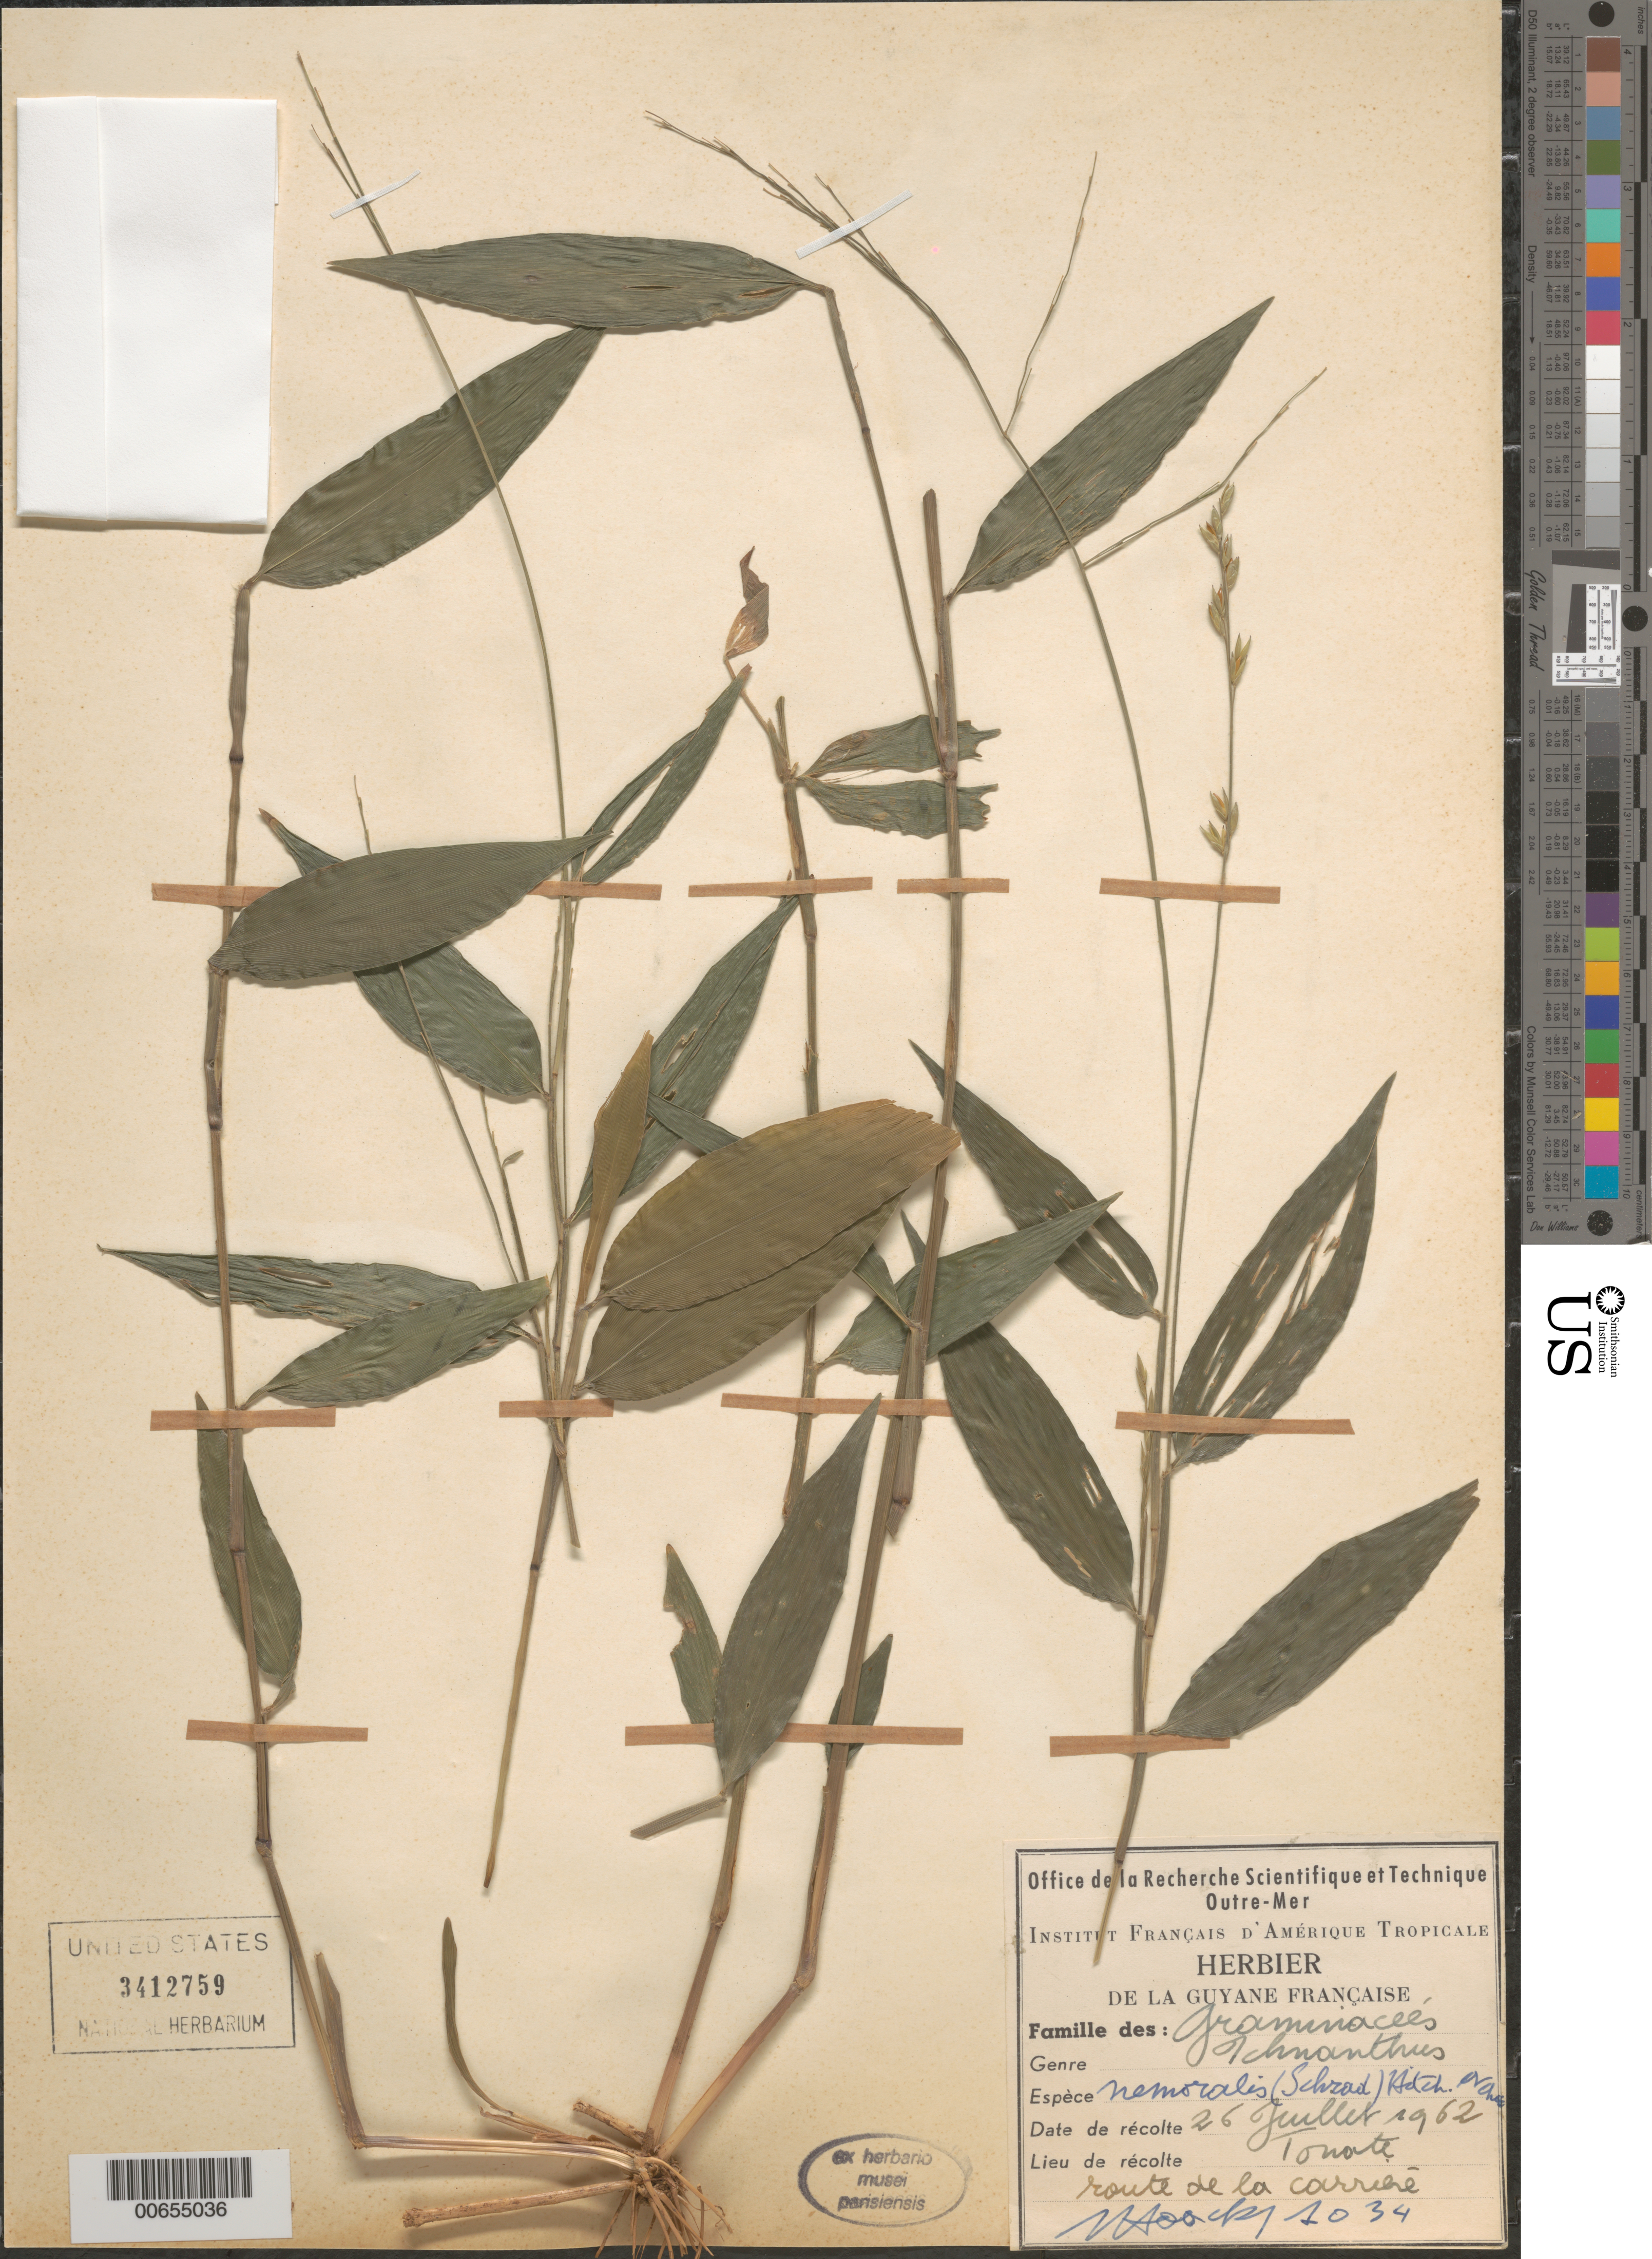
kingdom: Plantae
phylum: Tracheophyta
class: Liliopsida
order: Poales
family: Poaceae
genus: Ichnanthus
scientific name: Ichnanthus nemoralis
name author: (Schrad.) Hitchc. & Chase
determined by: Judziewicz, E. J.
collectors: J. Hoock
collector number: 1034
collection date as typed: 26-Jul-62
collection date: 1962-07-26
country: French Guiana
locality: Tonate, route de la carrieré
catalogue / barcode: US 3412759